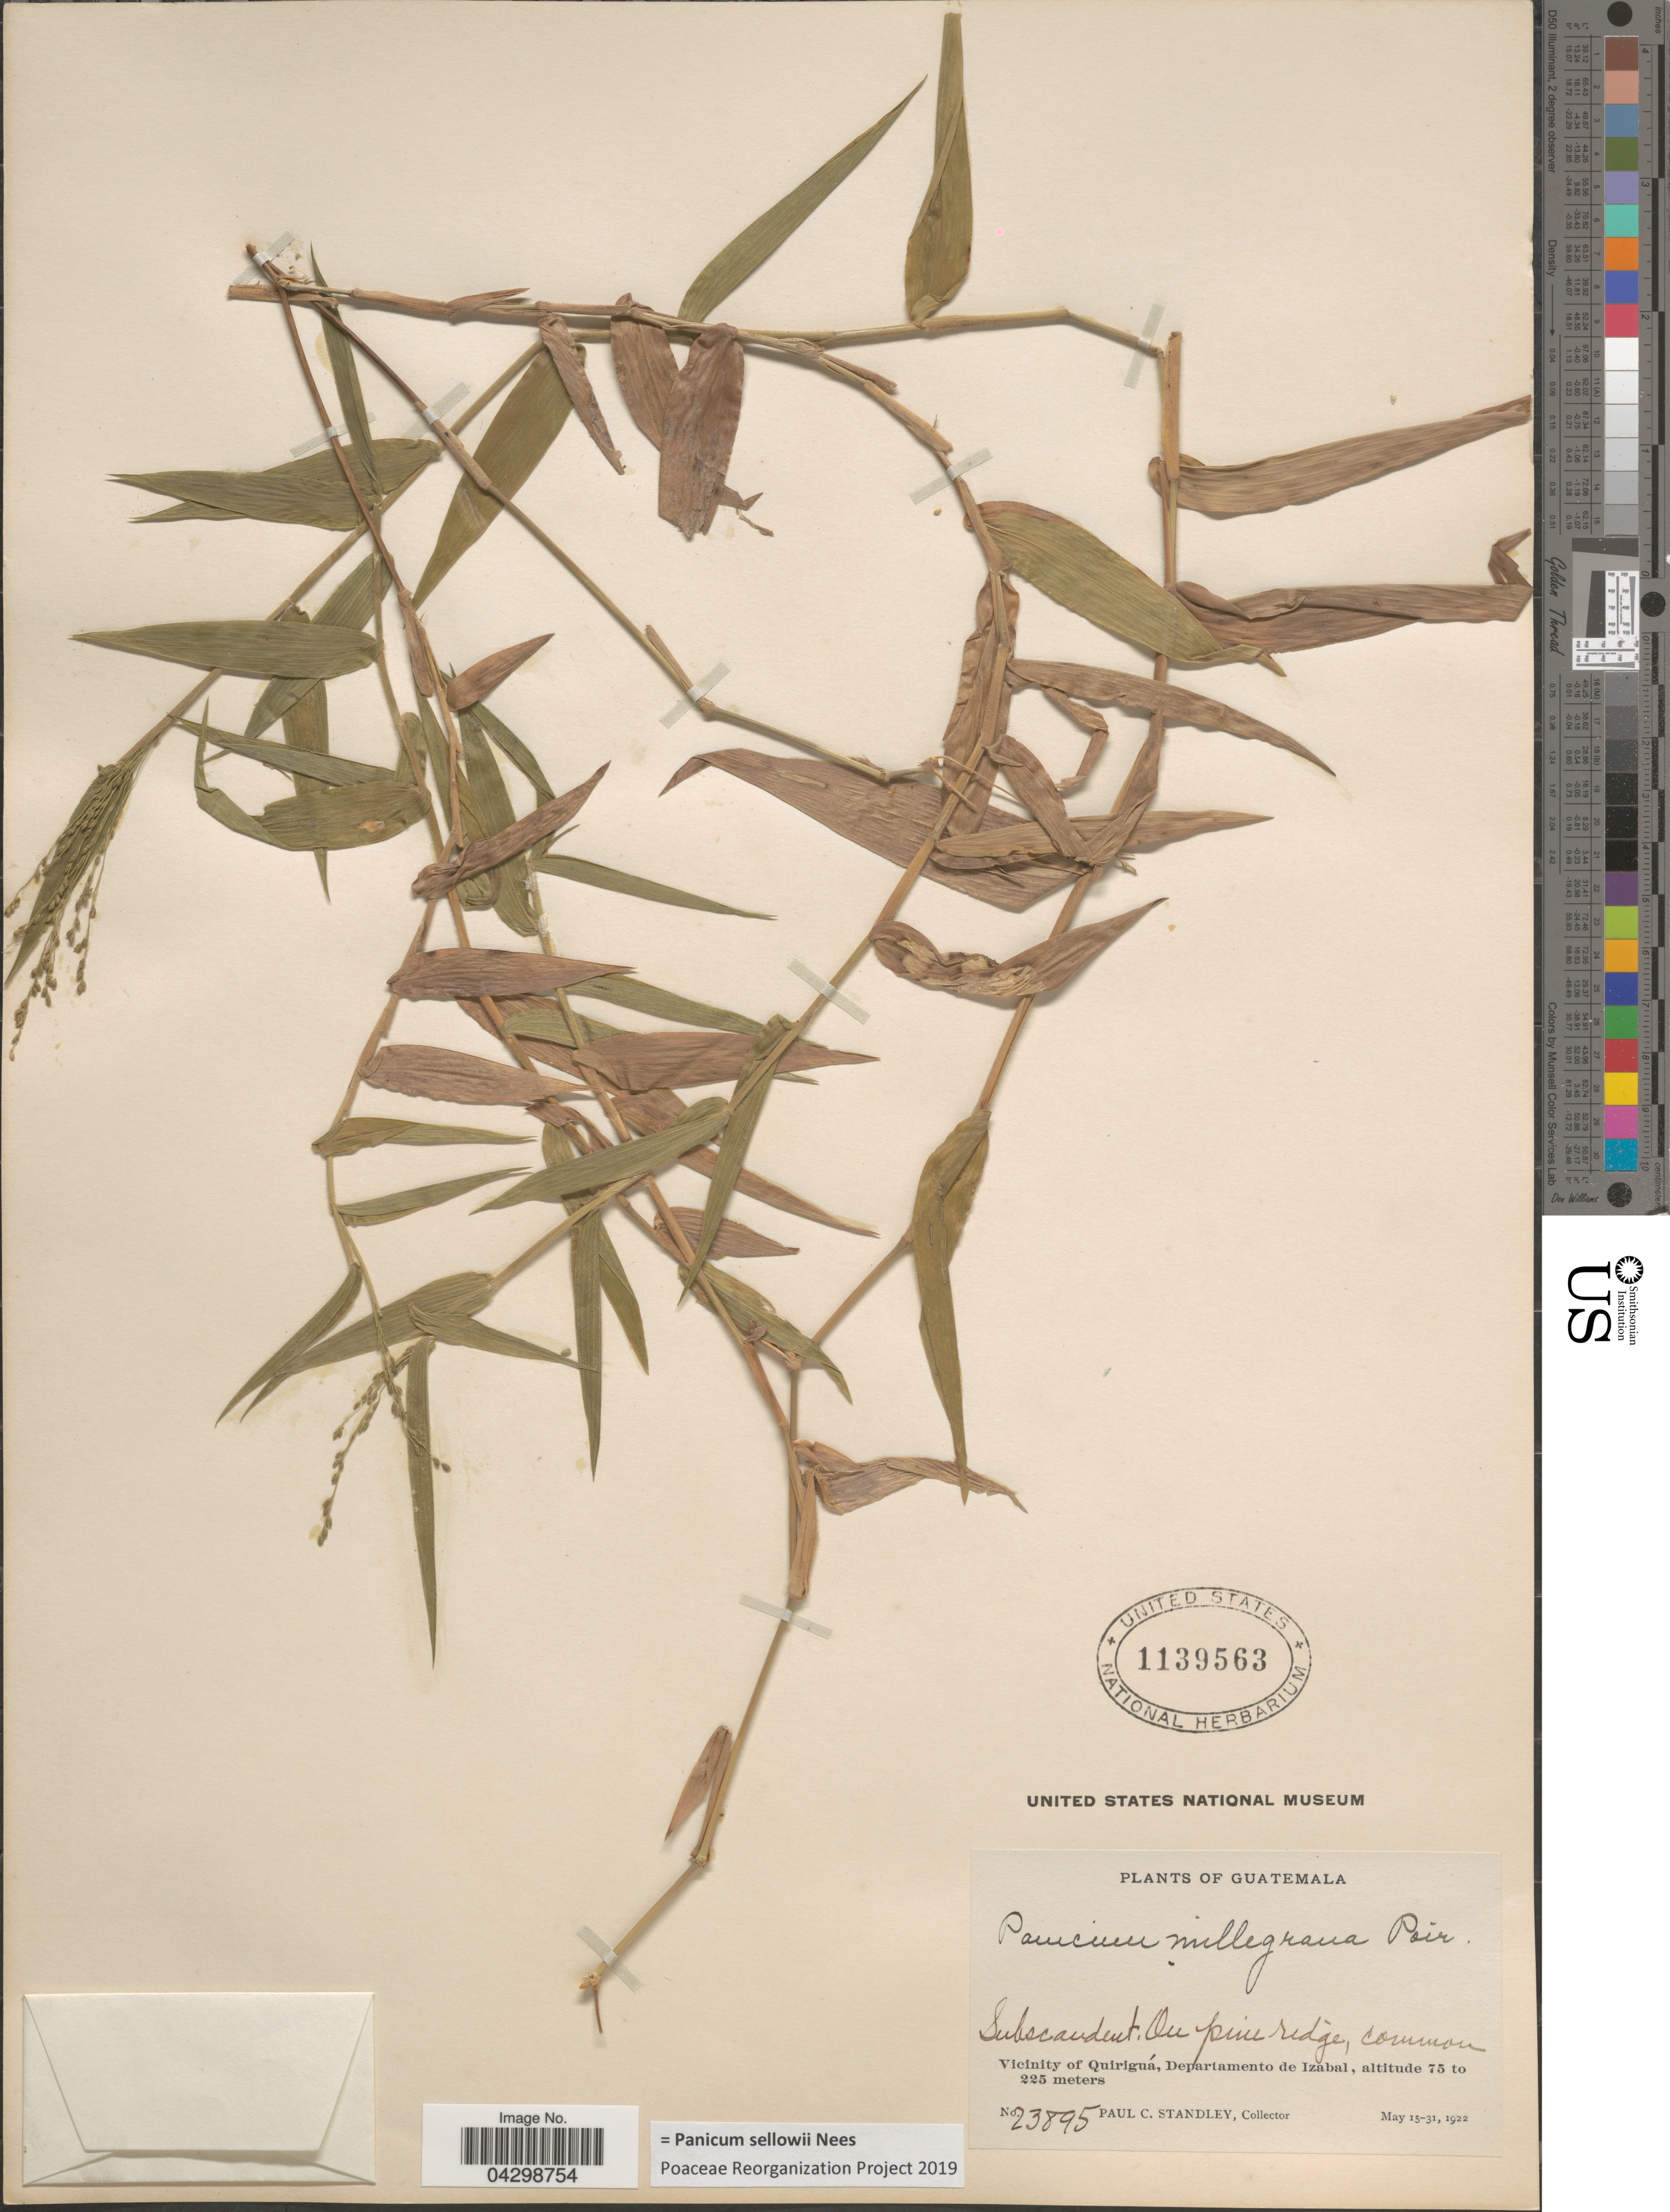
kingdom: Plantae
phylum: Tracheophyta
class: Liliopsida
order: Poales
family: Poaceae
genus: Panicum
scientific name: Panicum sellowii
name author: Nees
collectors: P. C. Standley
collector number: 23895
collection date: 1922-05-15/1922-05-31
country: Guatemala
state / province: Izabal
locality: Vicinity of Quiriguá, Departamento de Izabal.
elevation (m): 75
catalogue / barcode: US 1139563